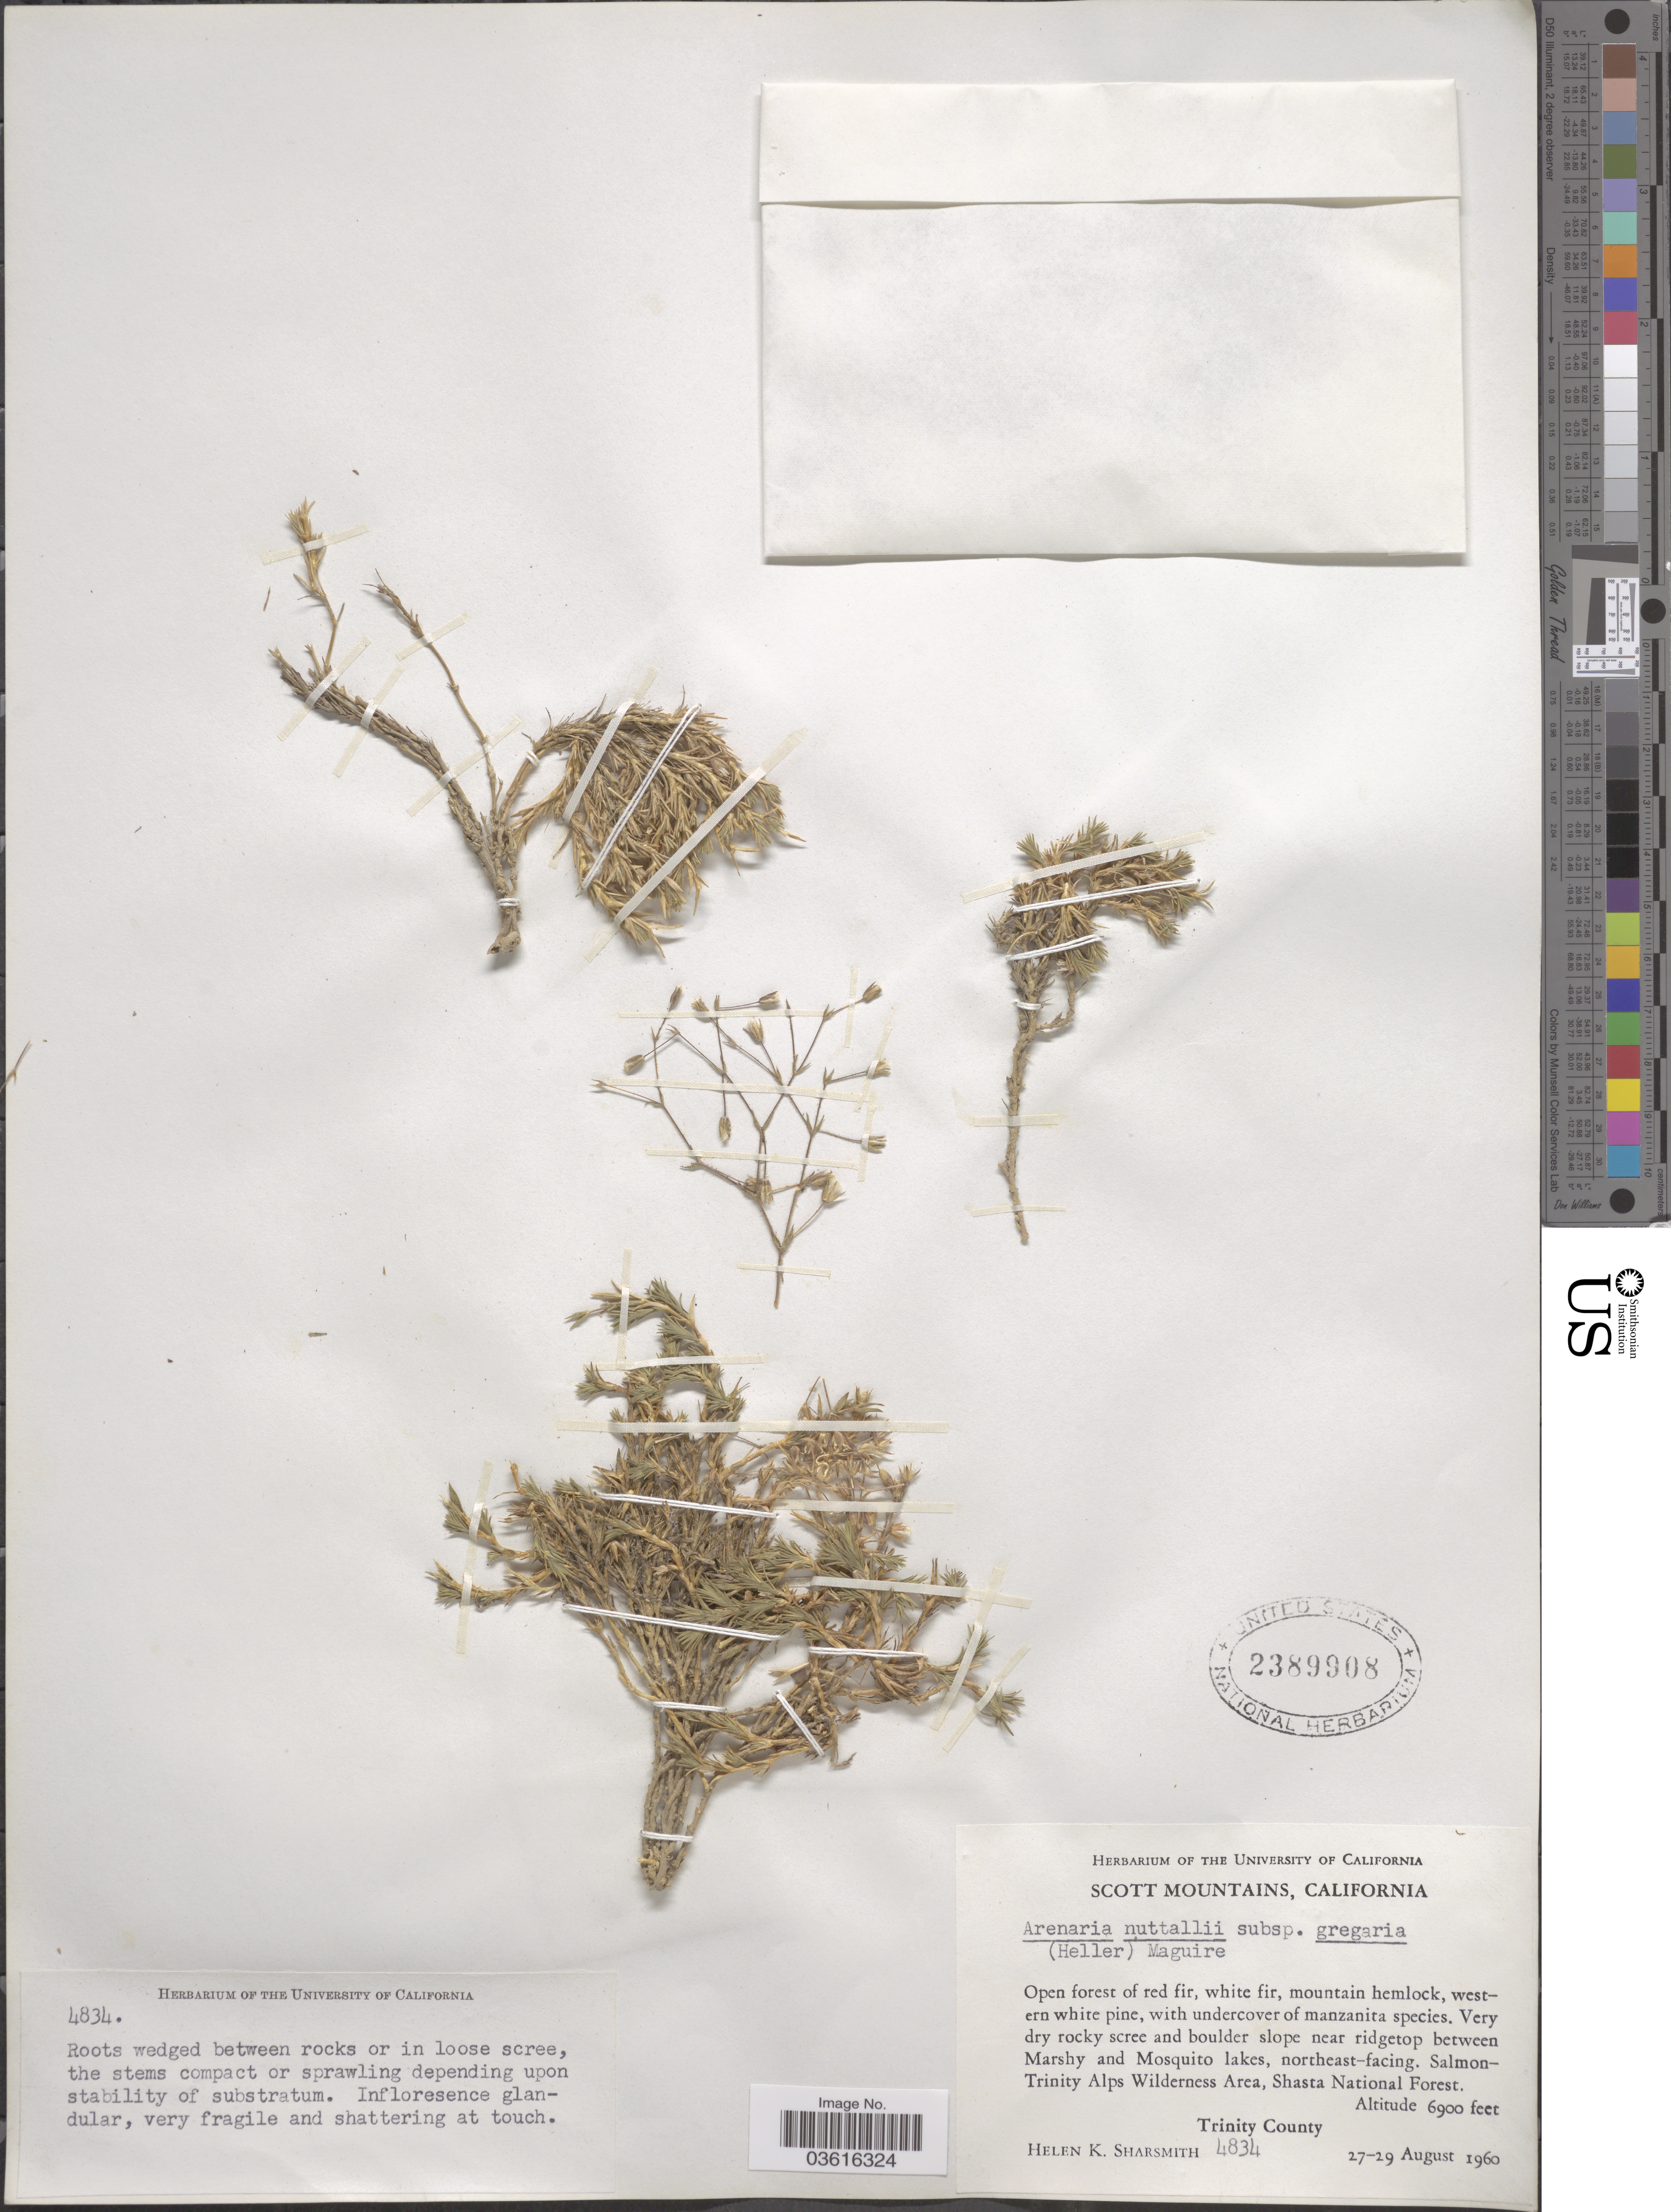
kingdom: Plantae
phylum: Tracheophyta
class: Magnoliopsida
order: Caryophyllales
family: Caryophyllaceae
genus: Minuartia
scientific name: Minuartia nuttallii subsp. gregaria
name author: (A. Heller) McNeill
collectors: H. Sharsmith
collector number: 4834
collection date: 1960-08-27/1960-08-29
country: United States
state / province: California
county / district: Trinity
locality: Scott Mountains. Slope near ridgetop between Marshy and Mosquito lakes, northeast-facing. Salmon- Trinity Alps Wilderness Area, Shasta National Forest. Trinity County.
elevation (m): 2103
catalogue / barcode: US 2389908